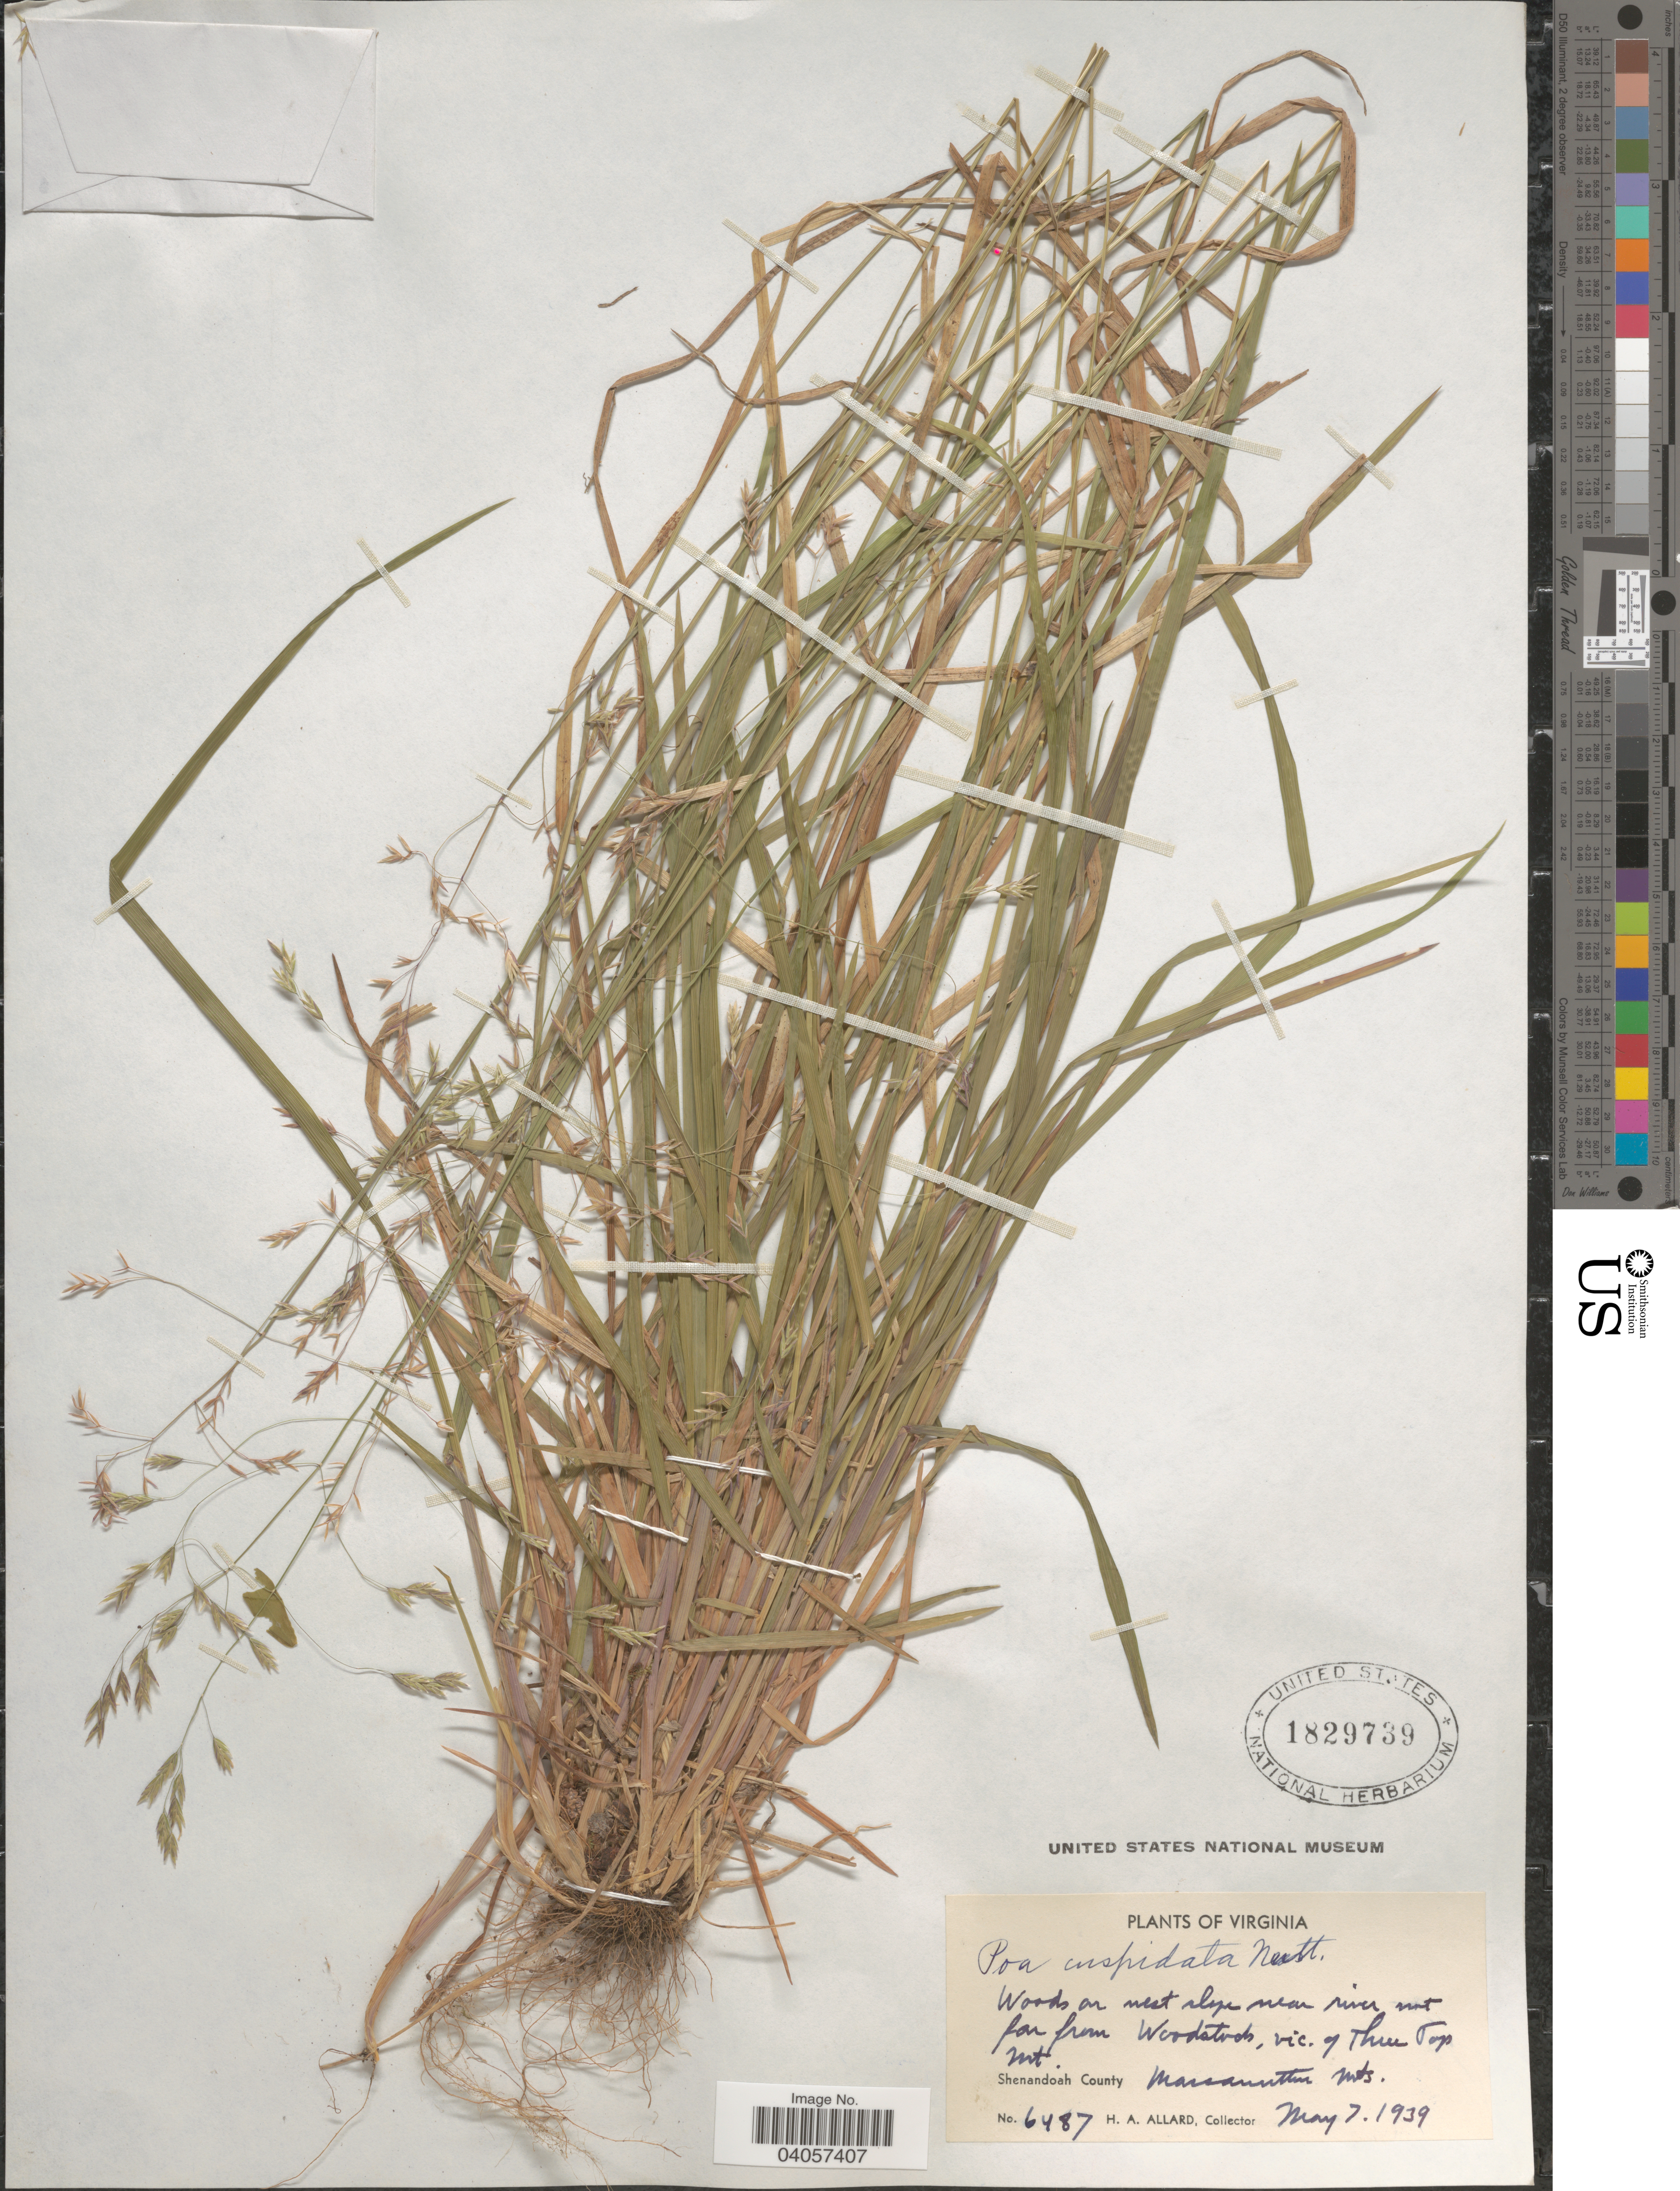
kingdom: Plantae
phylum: Tracheophyta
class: Liliopsida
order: Poales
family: Poaceae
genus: Poa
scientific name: Poa cuspidata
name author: Nutt.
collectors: H. A. Allard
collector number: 6487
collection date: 1939-05-07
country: United States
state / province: Virginia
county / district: Shenandoah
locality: Woods on west slope near river not far from Woodstock, vic. of Three Top Mt. Shenandoah County. Massanutten Mts.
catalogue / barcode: US 1829739